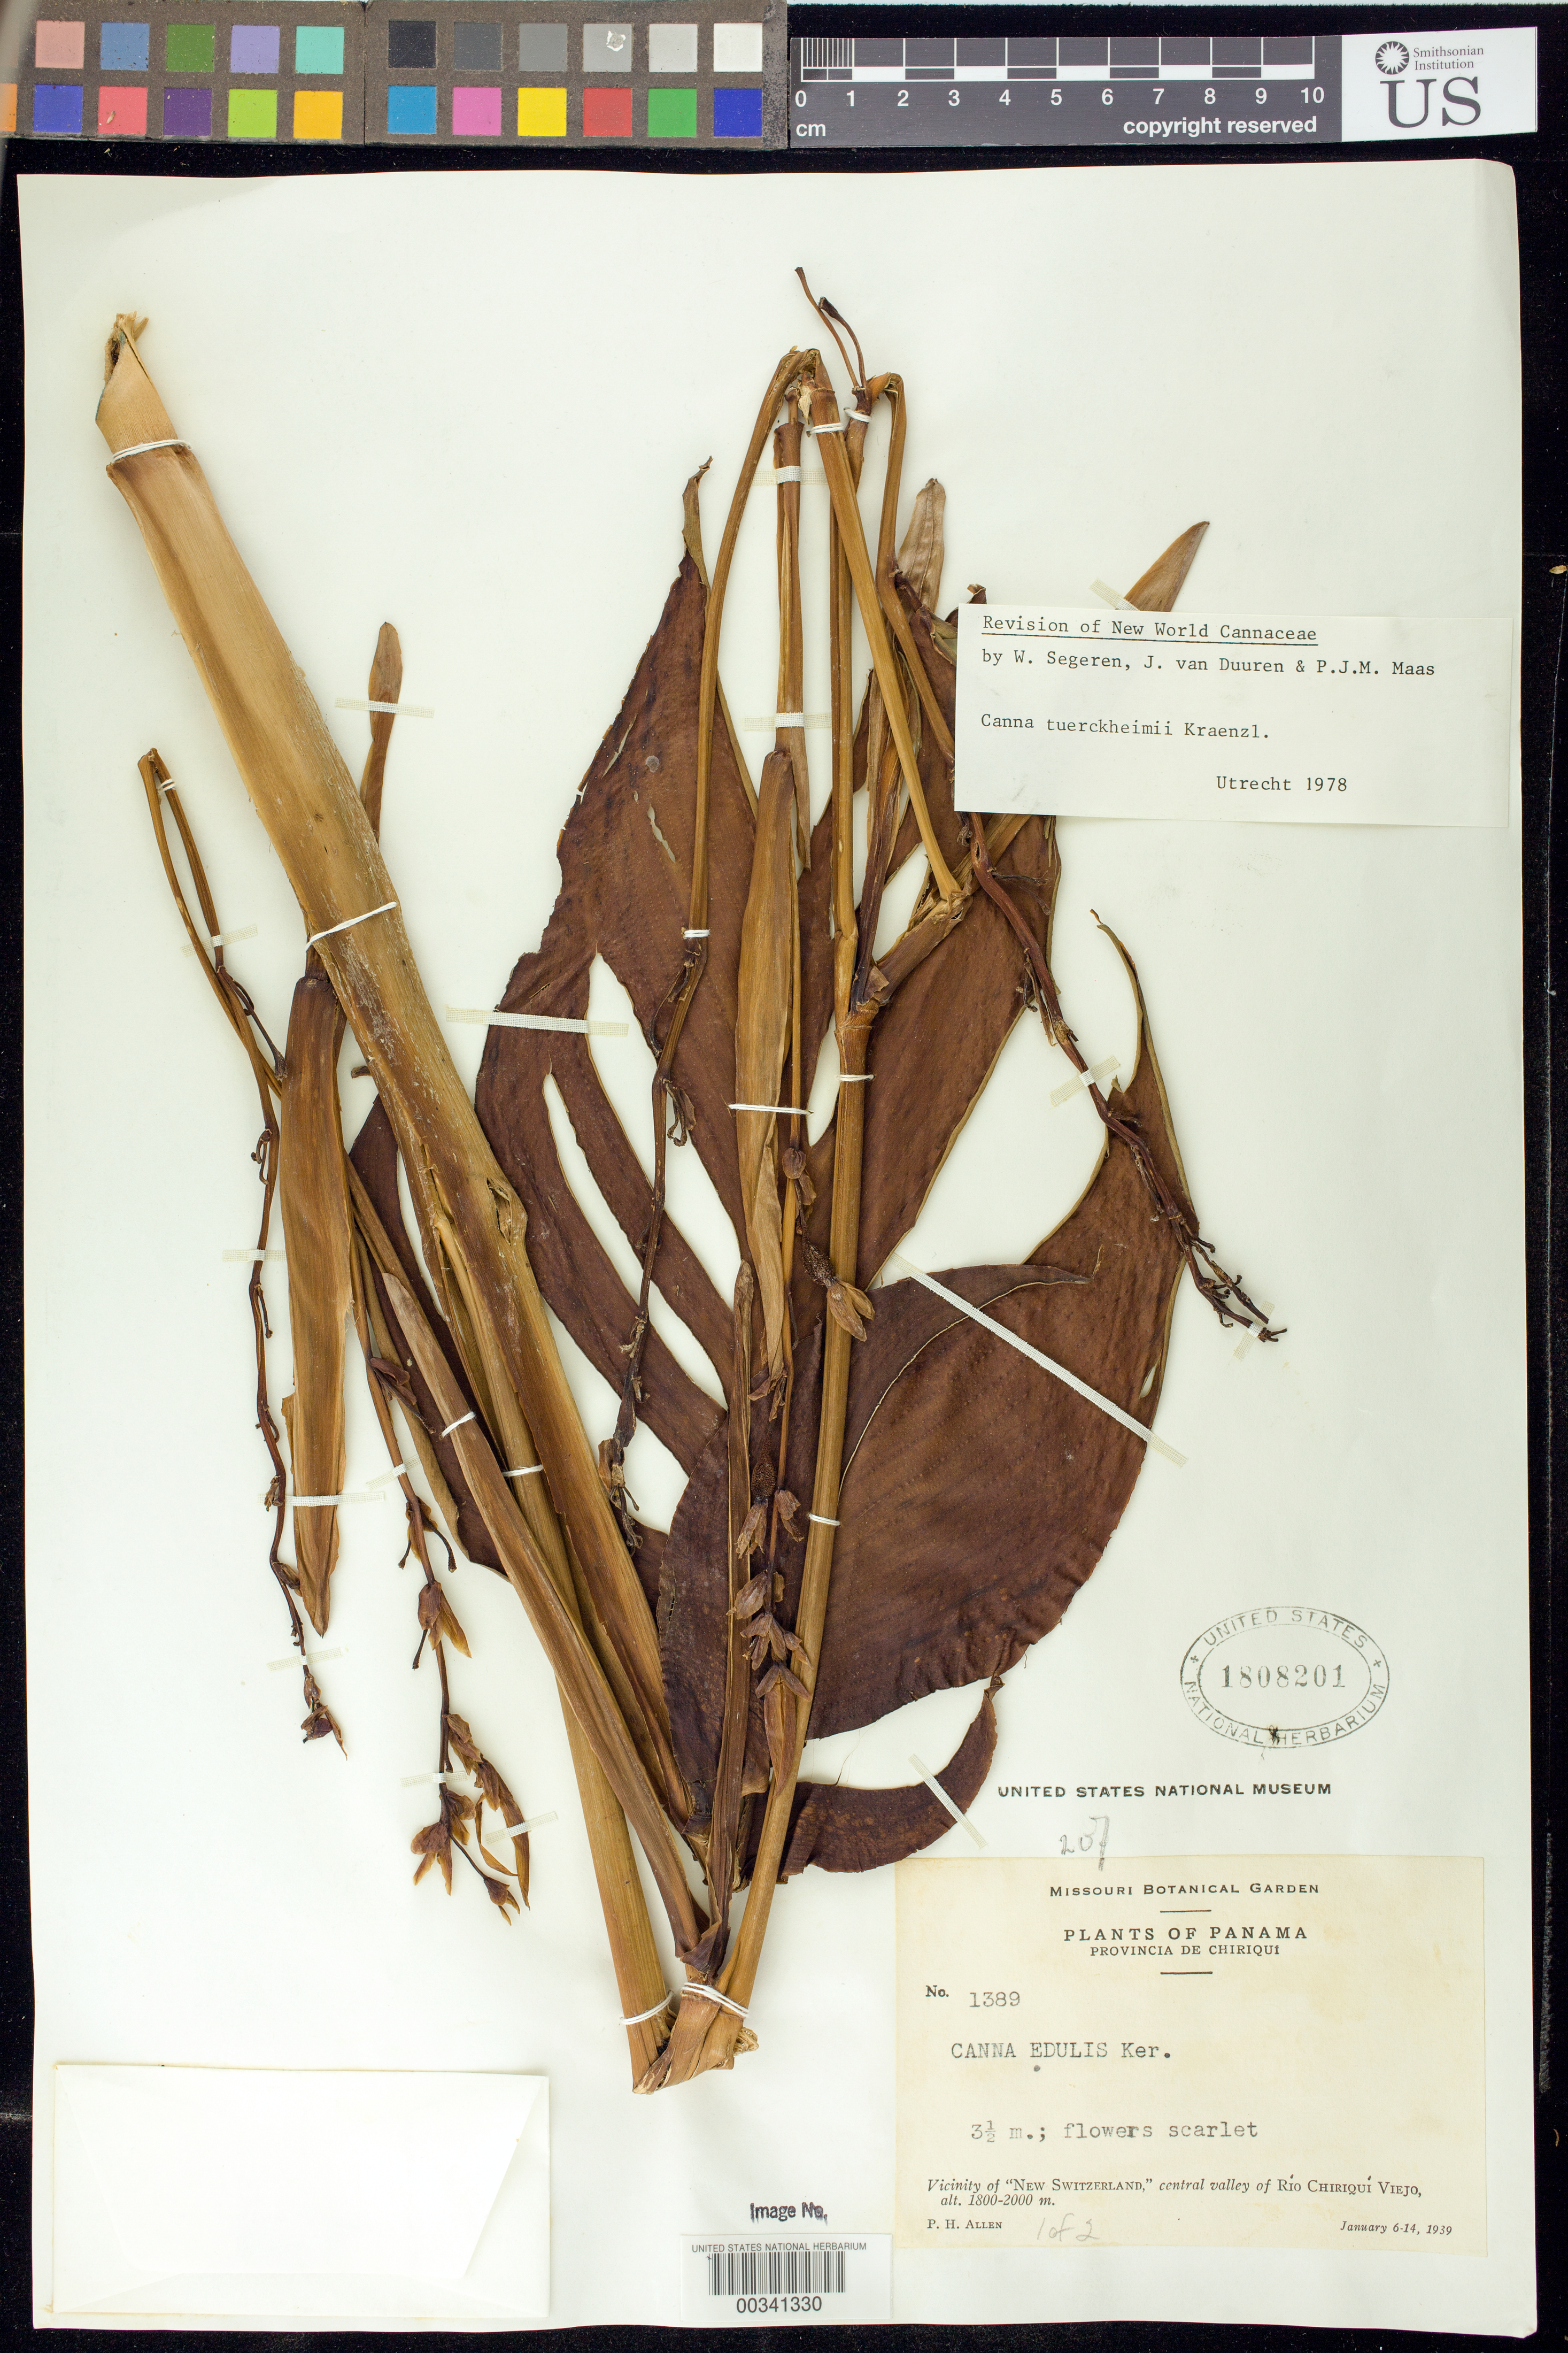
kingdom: Plantae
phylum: Tracheophyta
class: Liliopsida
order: Zingiberales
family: Cannaceae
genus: Canna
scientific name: Canna tuerckheimii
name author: Kraenzl. in Engl.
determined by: Segeren, W.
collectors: P. H. Allen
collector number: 1389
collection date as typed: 06 Jan 1939 to 14 Jan 1939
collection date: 1939-01-06/1939-01-14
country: Panama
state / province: Chiriquí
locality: Vicinity of "New Switzerland," Central Valley of Rio Chiriquí Viejo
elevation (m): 1800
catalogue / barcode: US 1808201